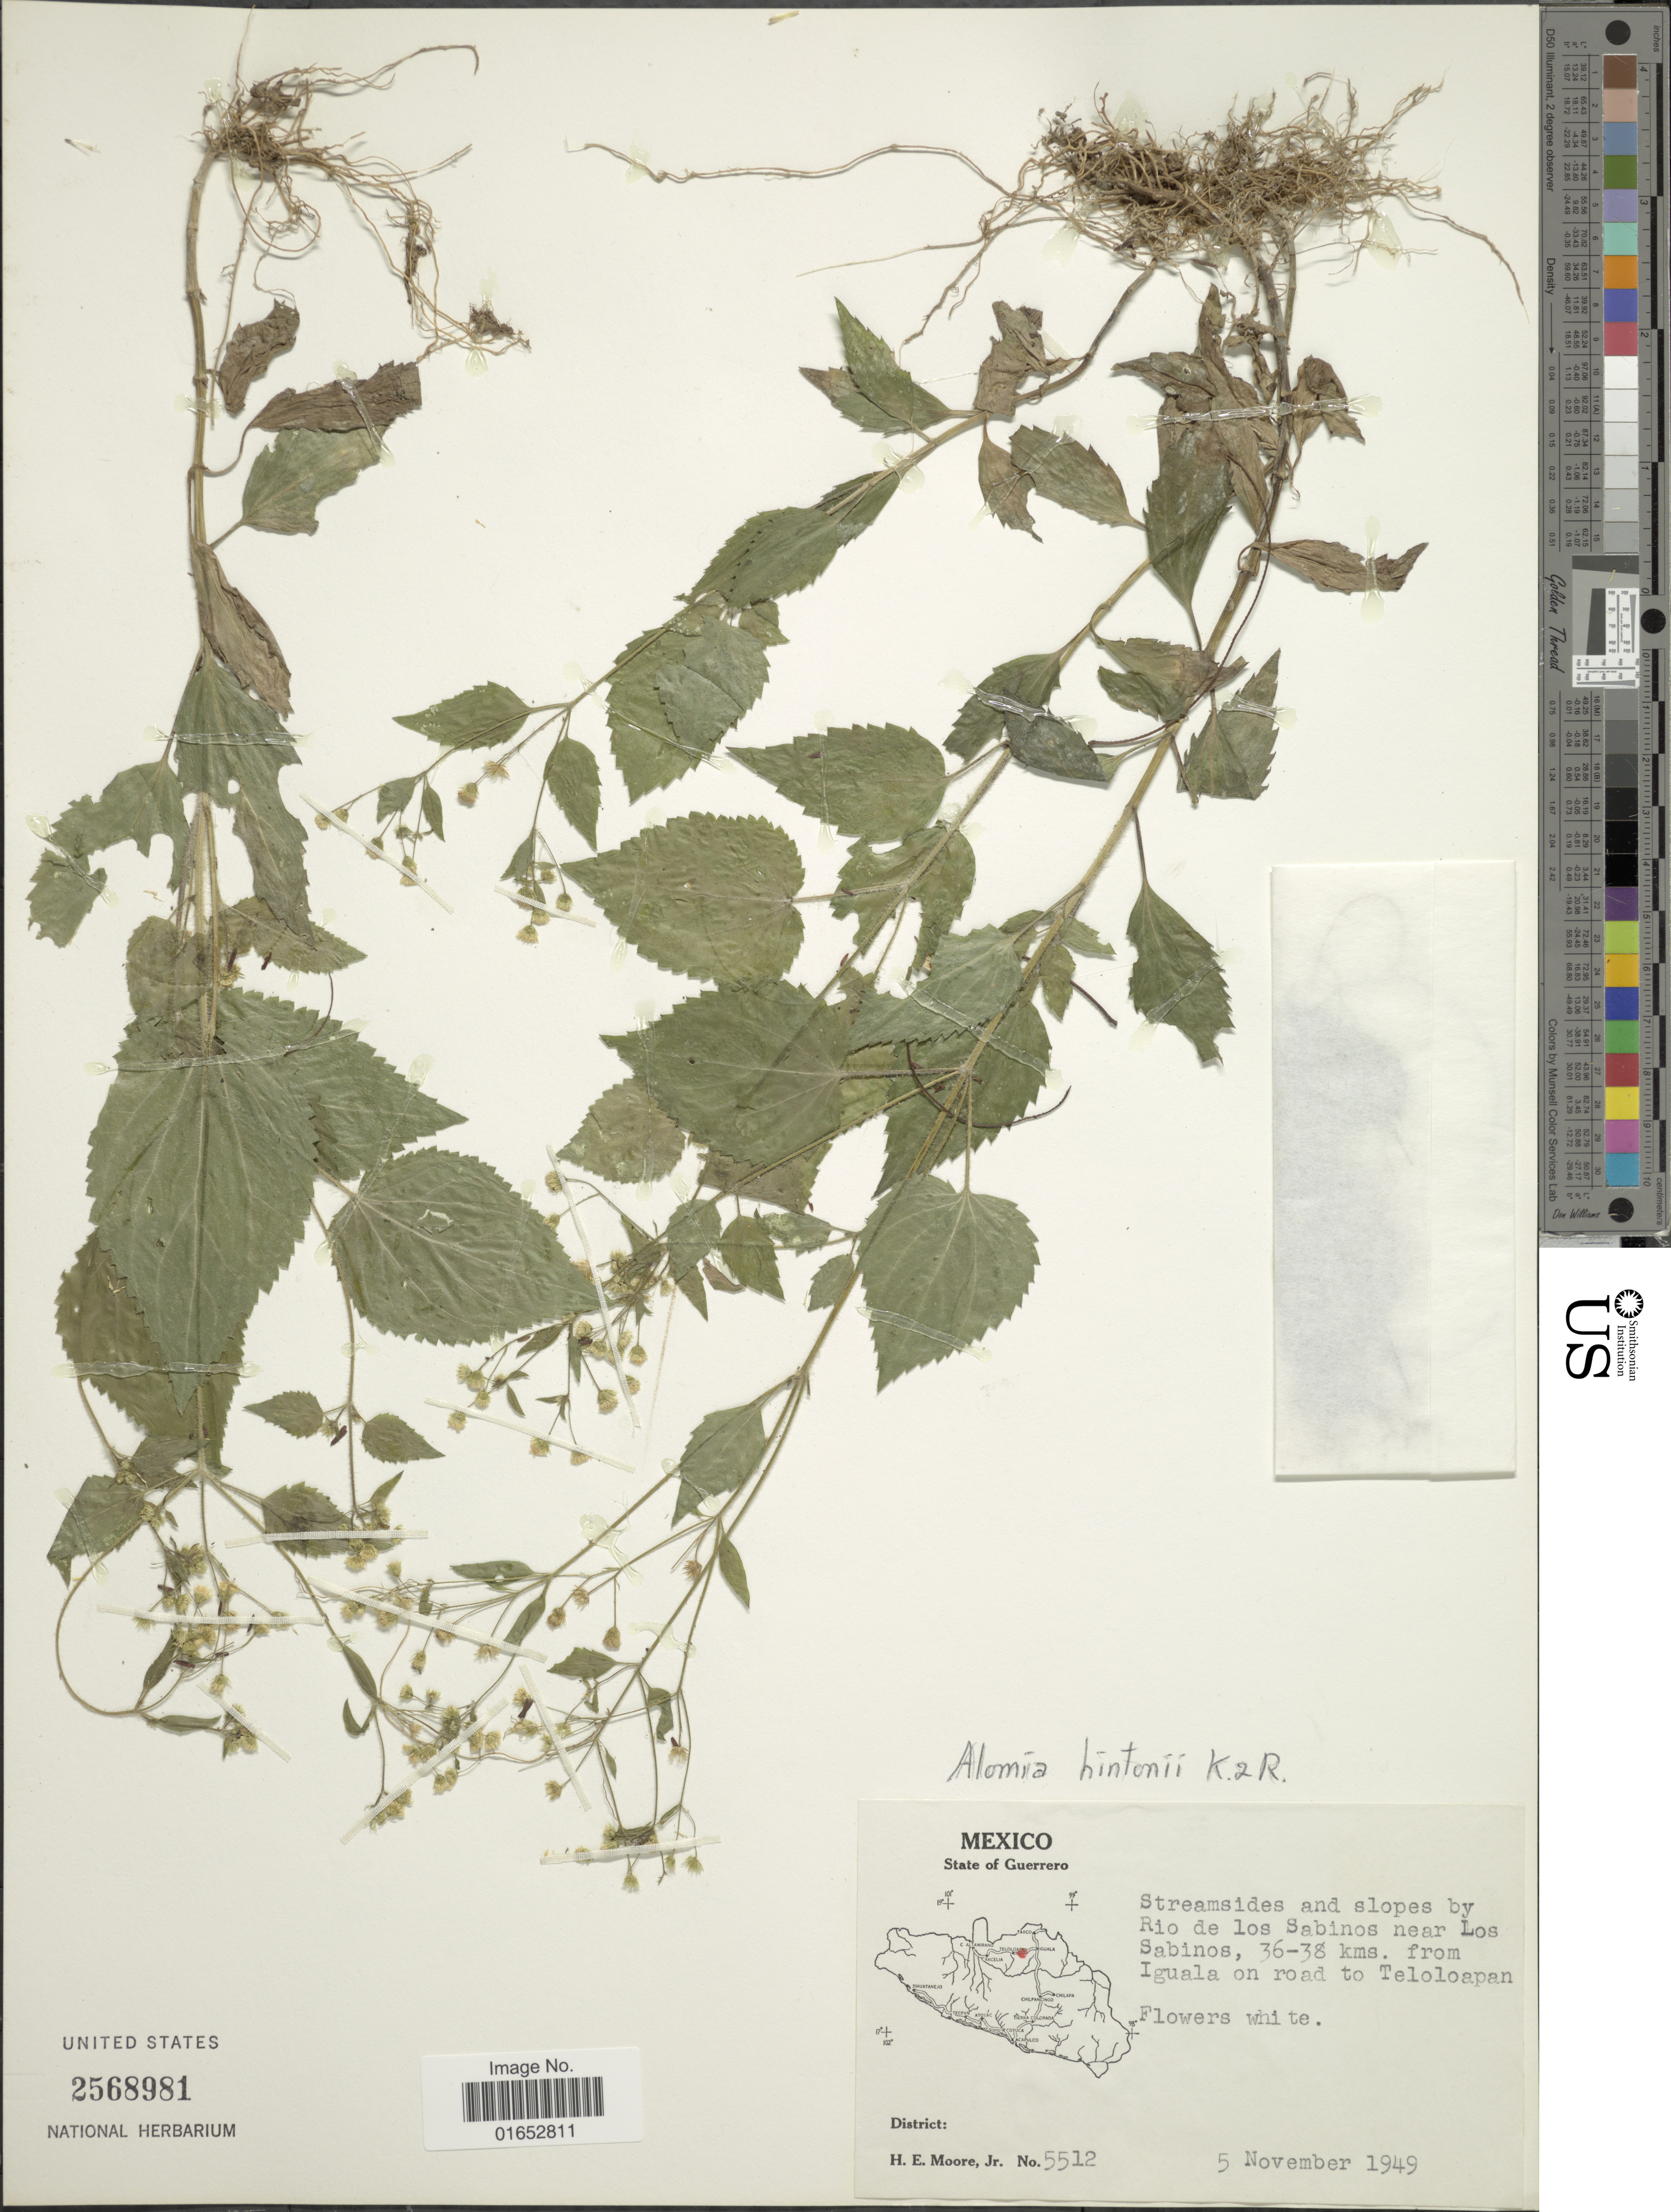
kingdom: Plantae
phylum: Tracheophyta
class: Magnoliopsida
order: Asterales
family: Asteraceae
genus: Alomia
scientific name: Alomia hintonii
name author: R.M. King & H. Rob.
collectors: H. E. Moore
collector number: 5512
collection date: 1949-11-05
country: Mexico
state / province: Guerrero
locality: Streamsides and slopes by Rio de los Sabinos near Los Sabinos, 36-38 kms. from Iguala on road to Teloloapan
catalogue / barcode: US 2568981